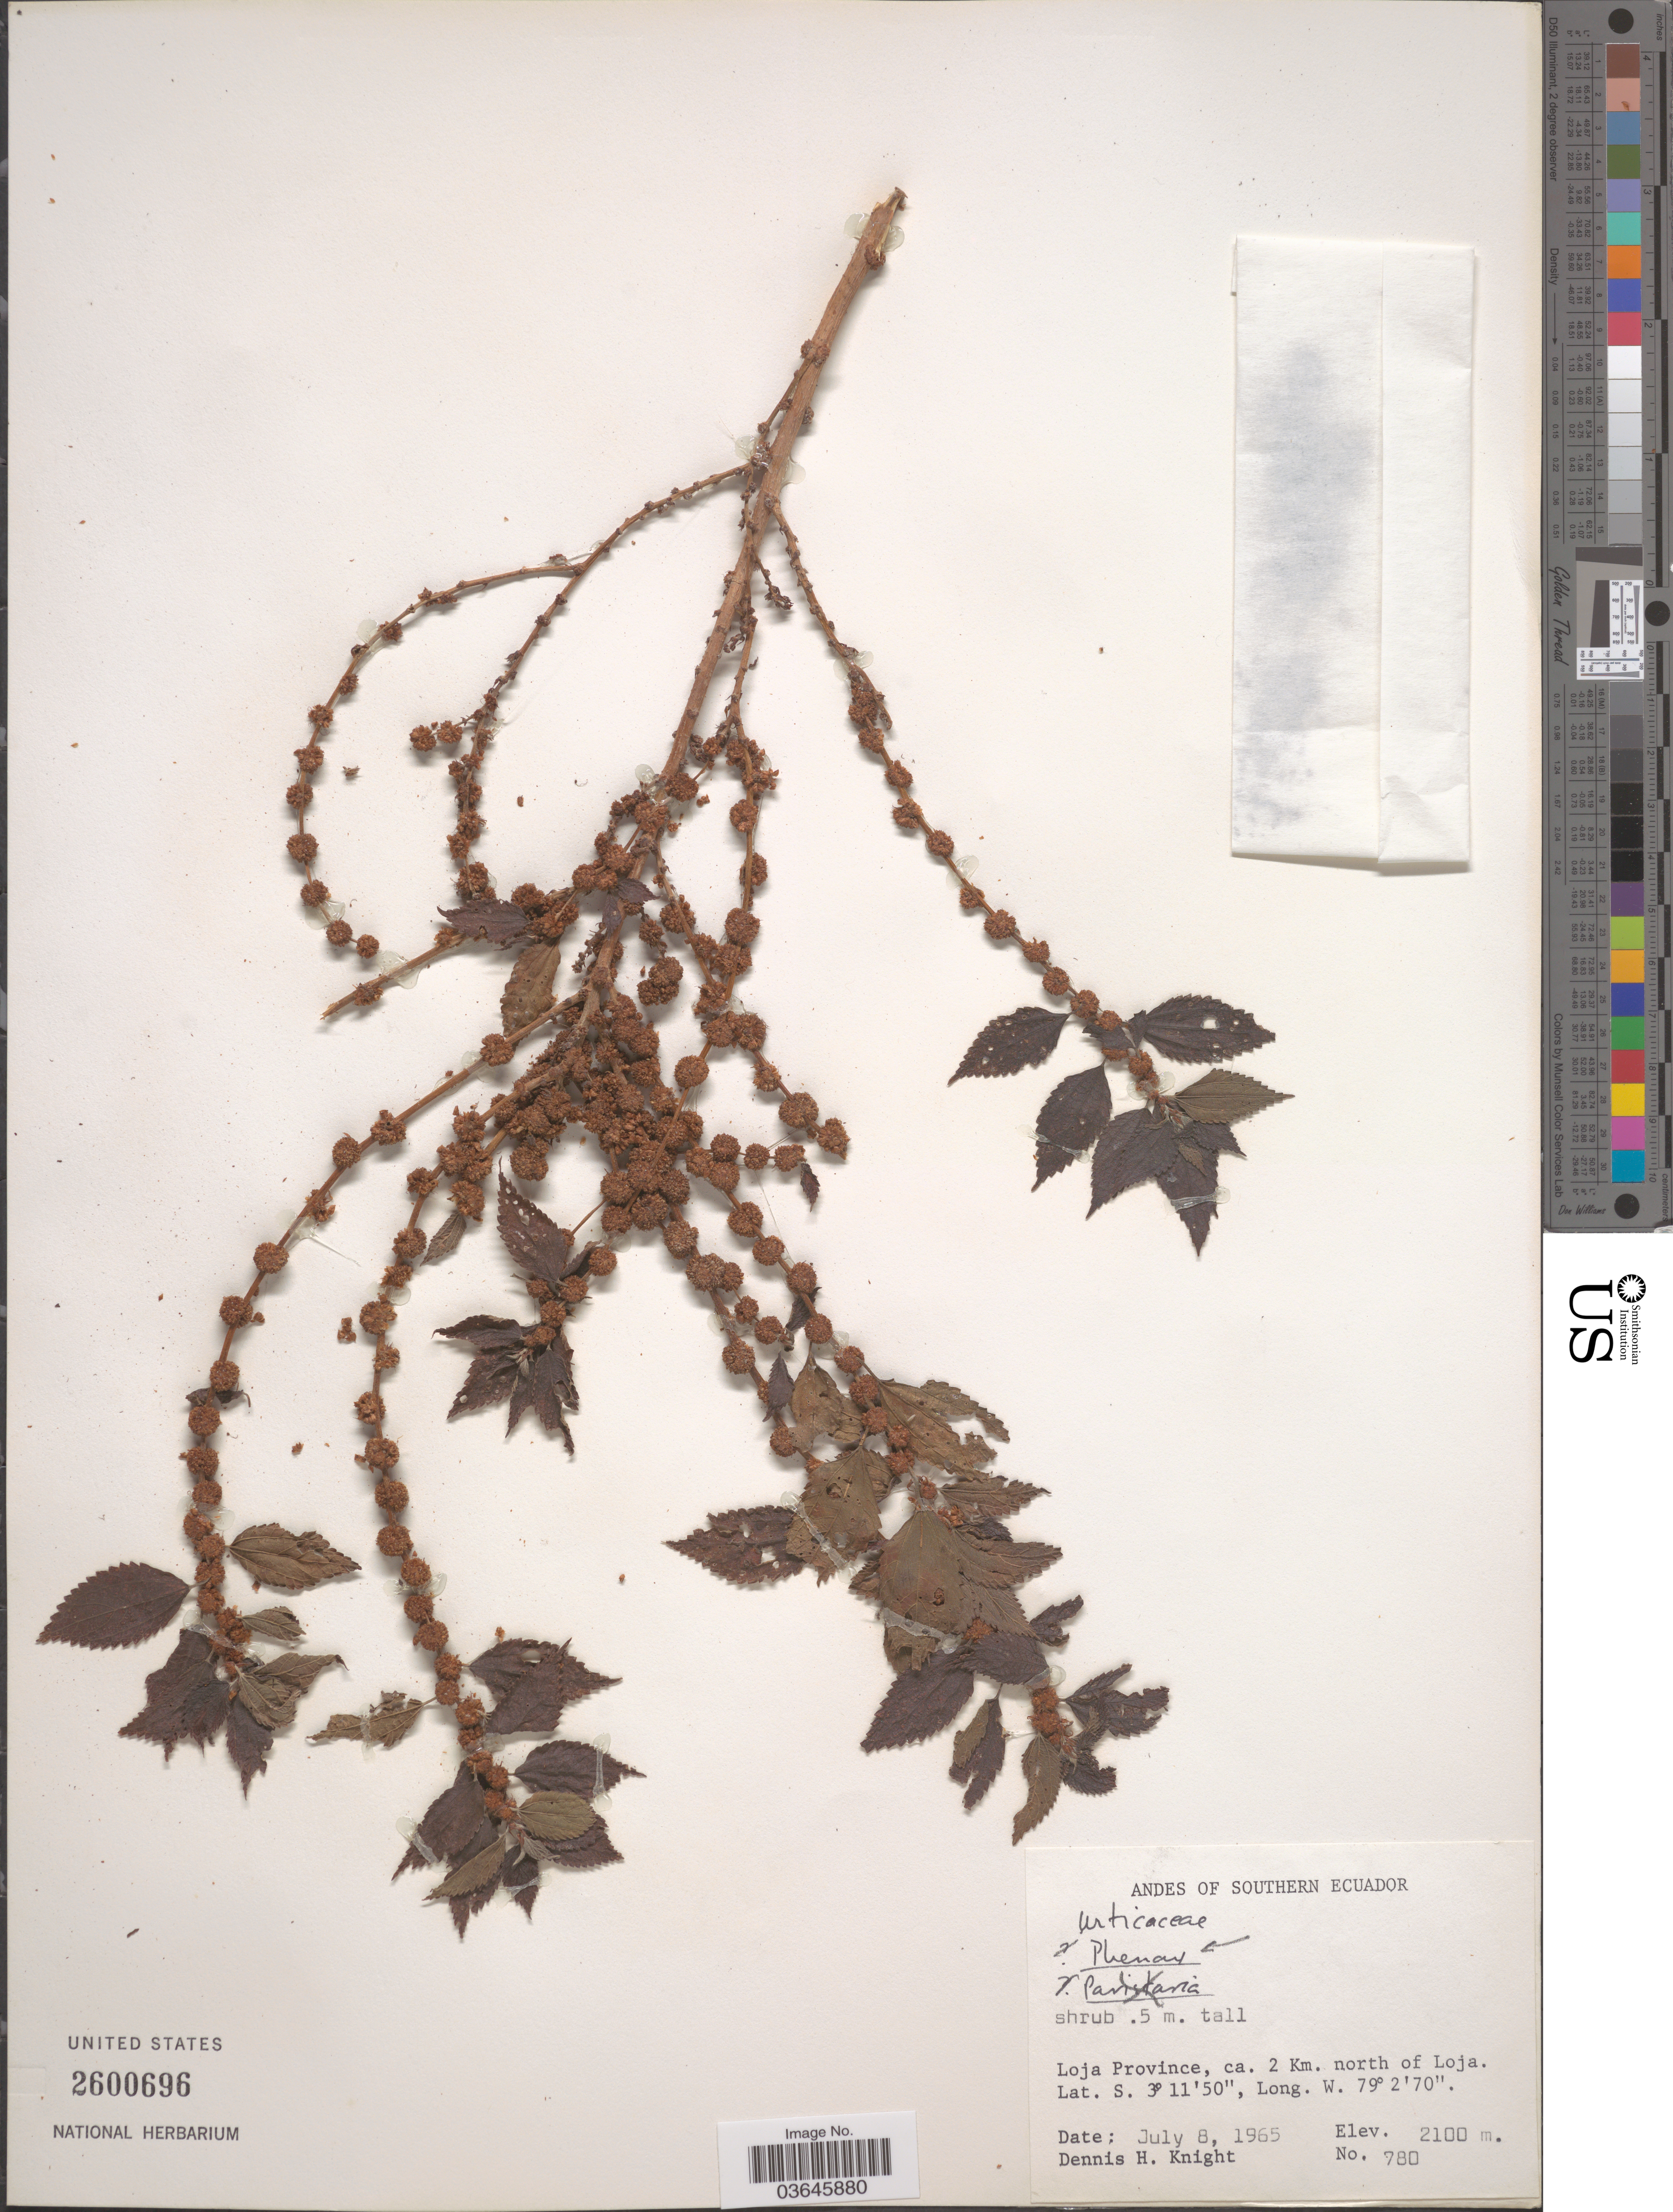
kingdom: Plantae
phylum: Tracheophyta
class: Magnoliopsida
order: Rosales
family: Urticaceae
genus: Phenax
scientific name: Phenax sp.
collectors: D. Knight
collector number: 780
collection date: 1965-07-08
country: Ecuador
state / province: Loja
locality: Andes of Southern Ecuador. Ca. 2 Km. north of Loja.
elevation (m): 2100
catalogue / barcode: US 2600696